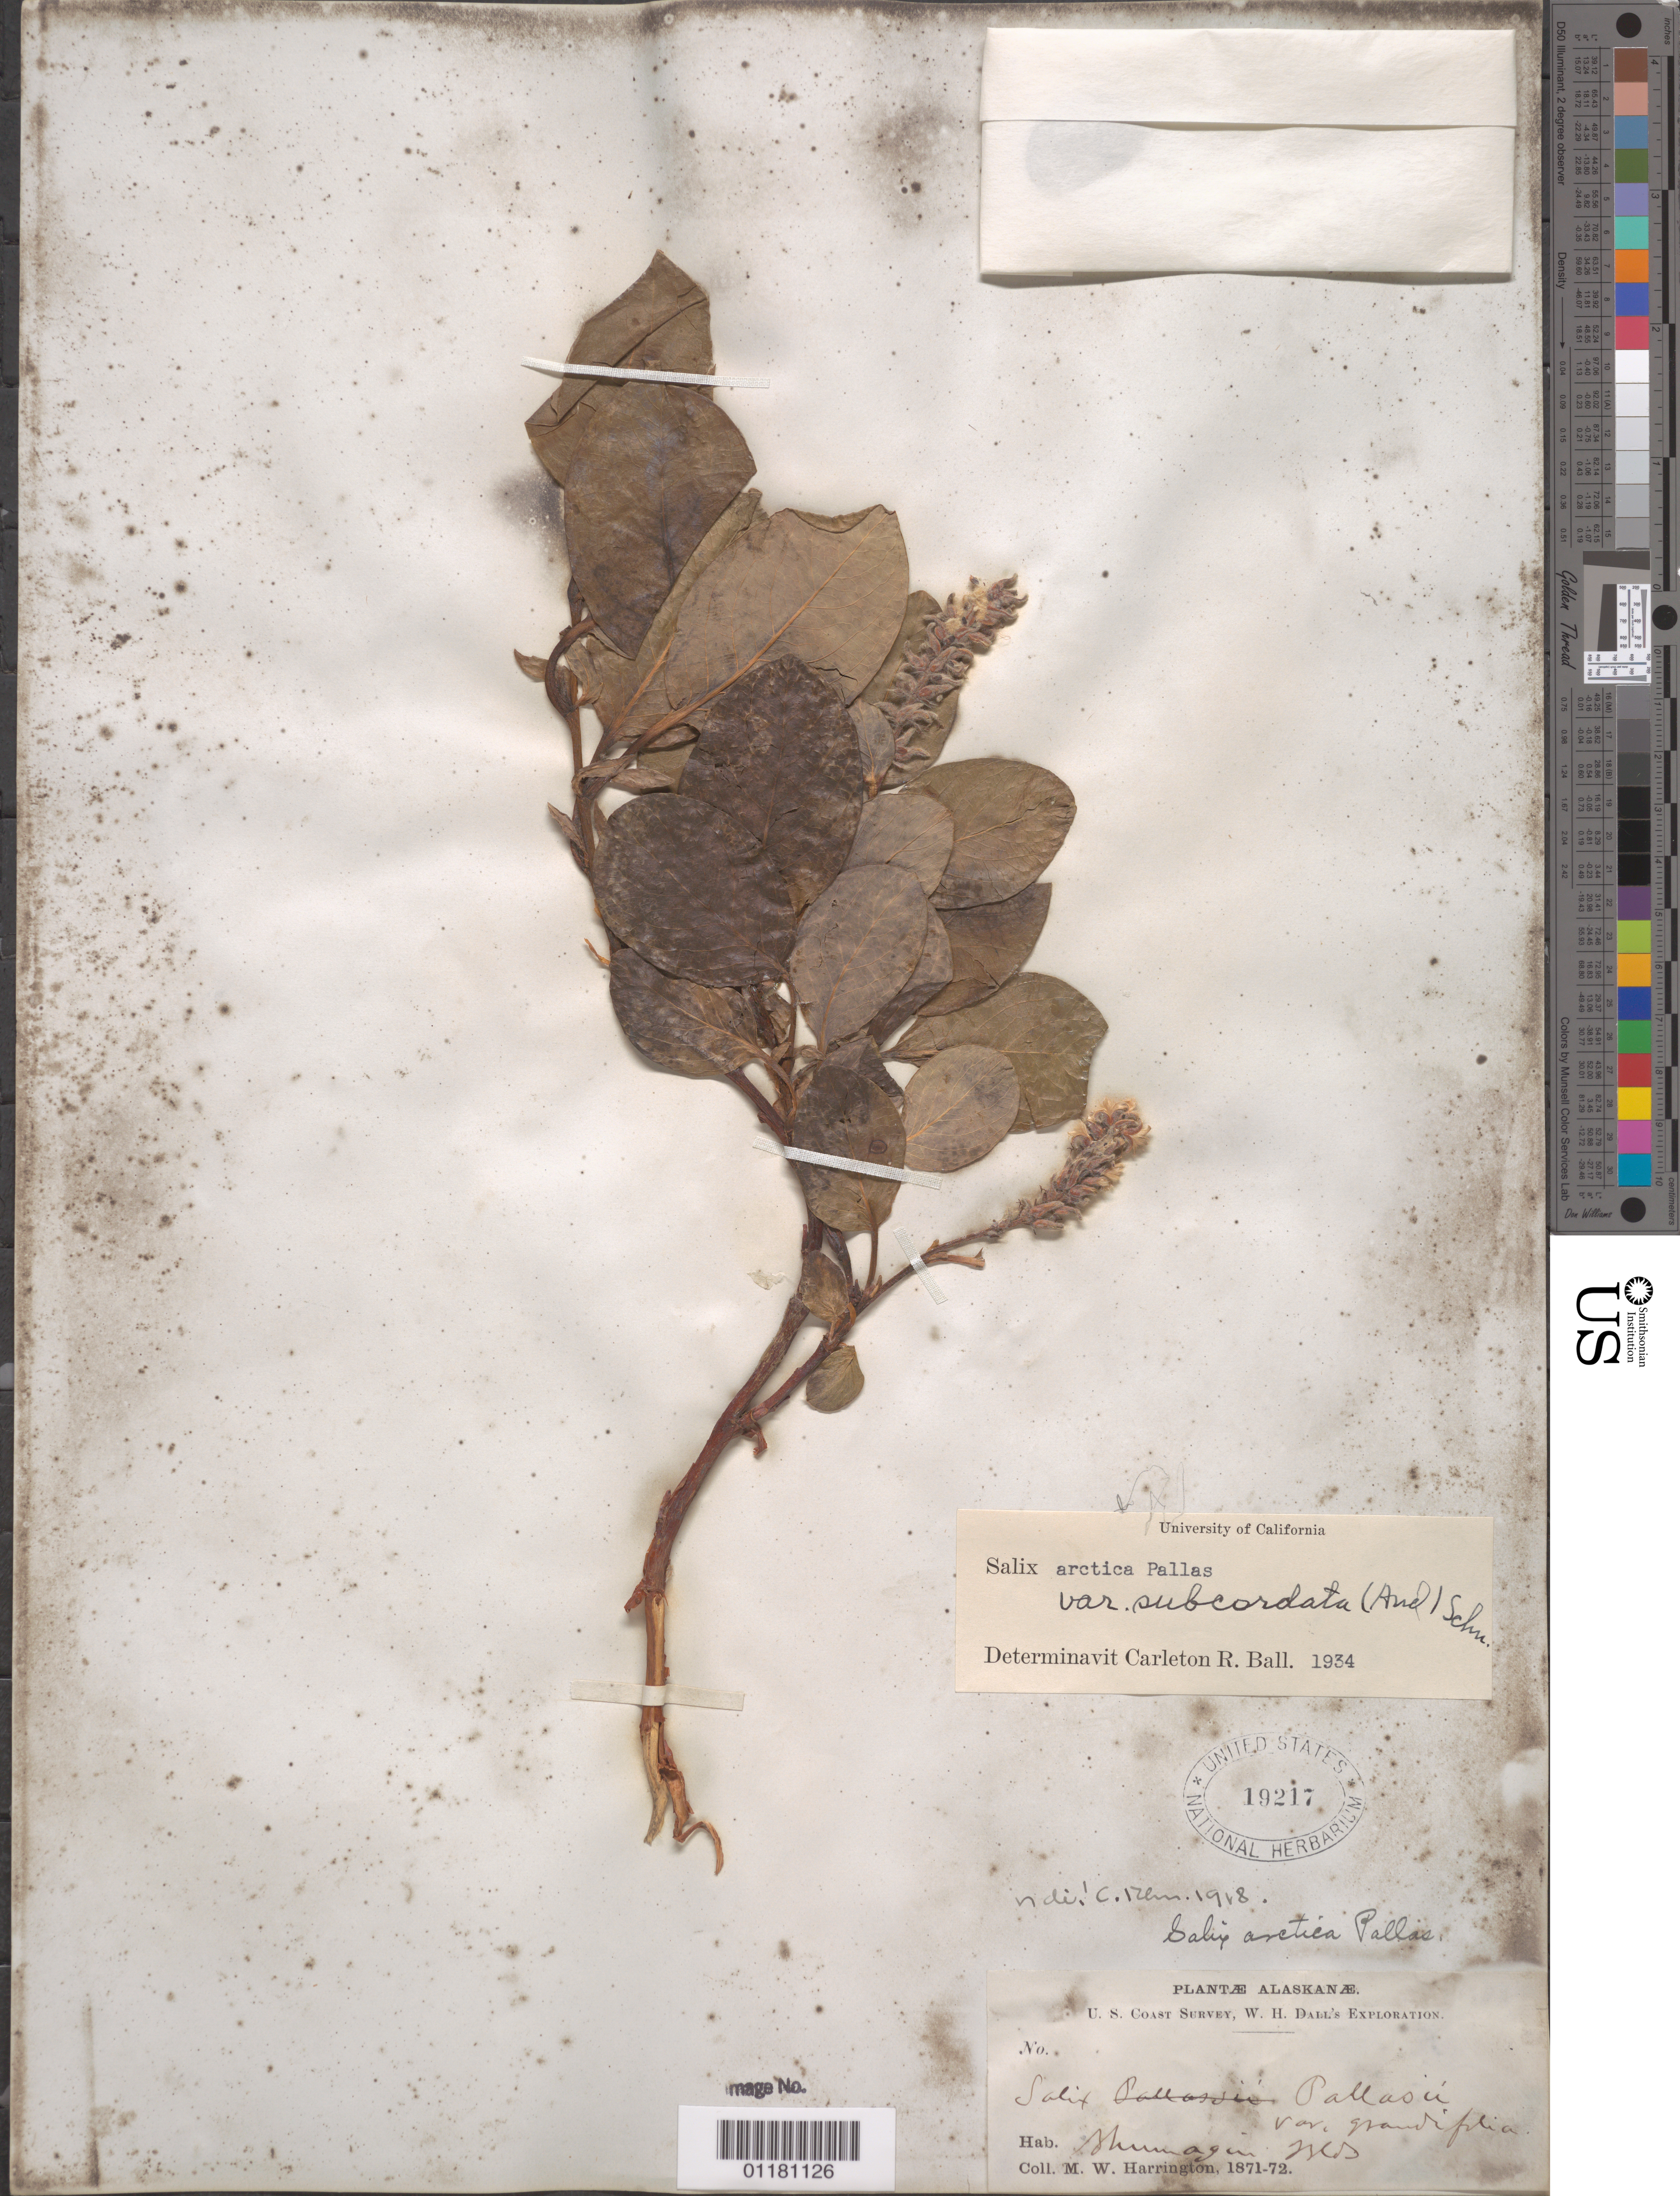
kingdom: Plantae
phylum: Tracheophyta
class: Magnoliopsida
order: Malpighiales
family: Salicaceae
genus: Salix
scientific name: Salix arctica var. subcordata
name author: C.K. Schneid.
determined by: Ball, C. R.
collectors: M. W. Harrington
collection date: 1871/1872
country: United States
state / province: Alaska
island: Shumagin Is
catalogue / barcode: US 19217